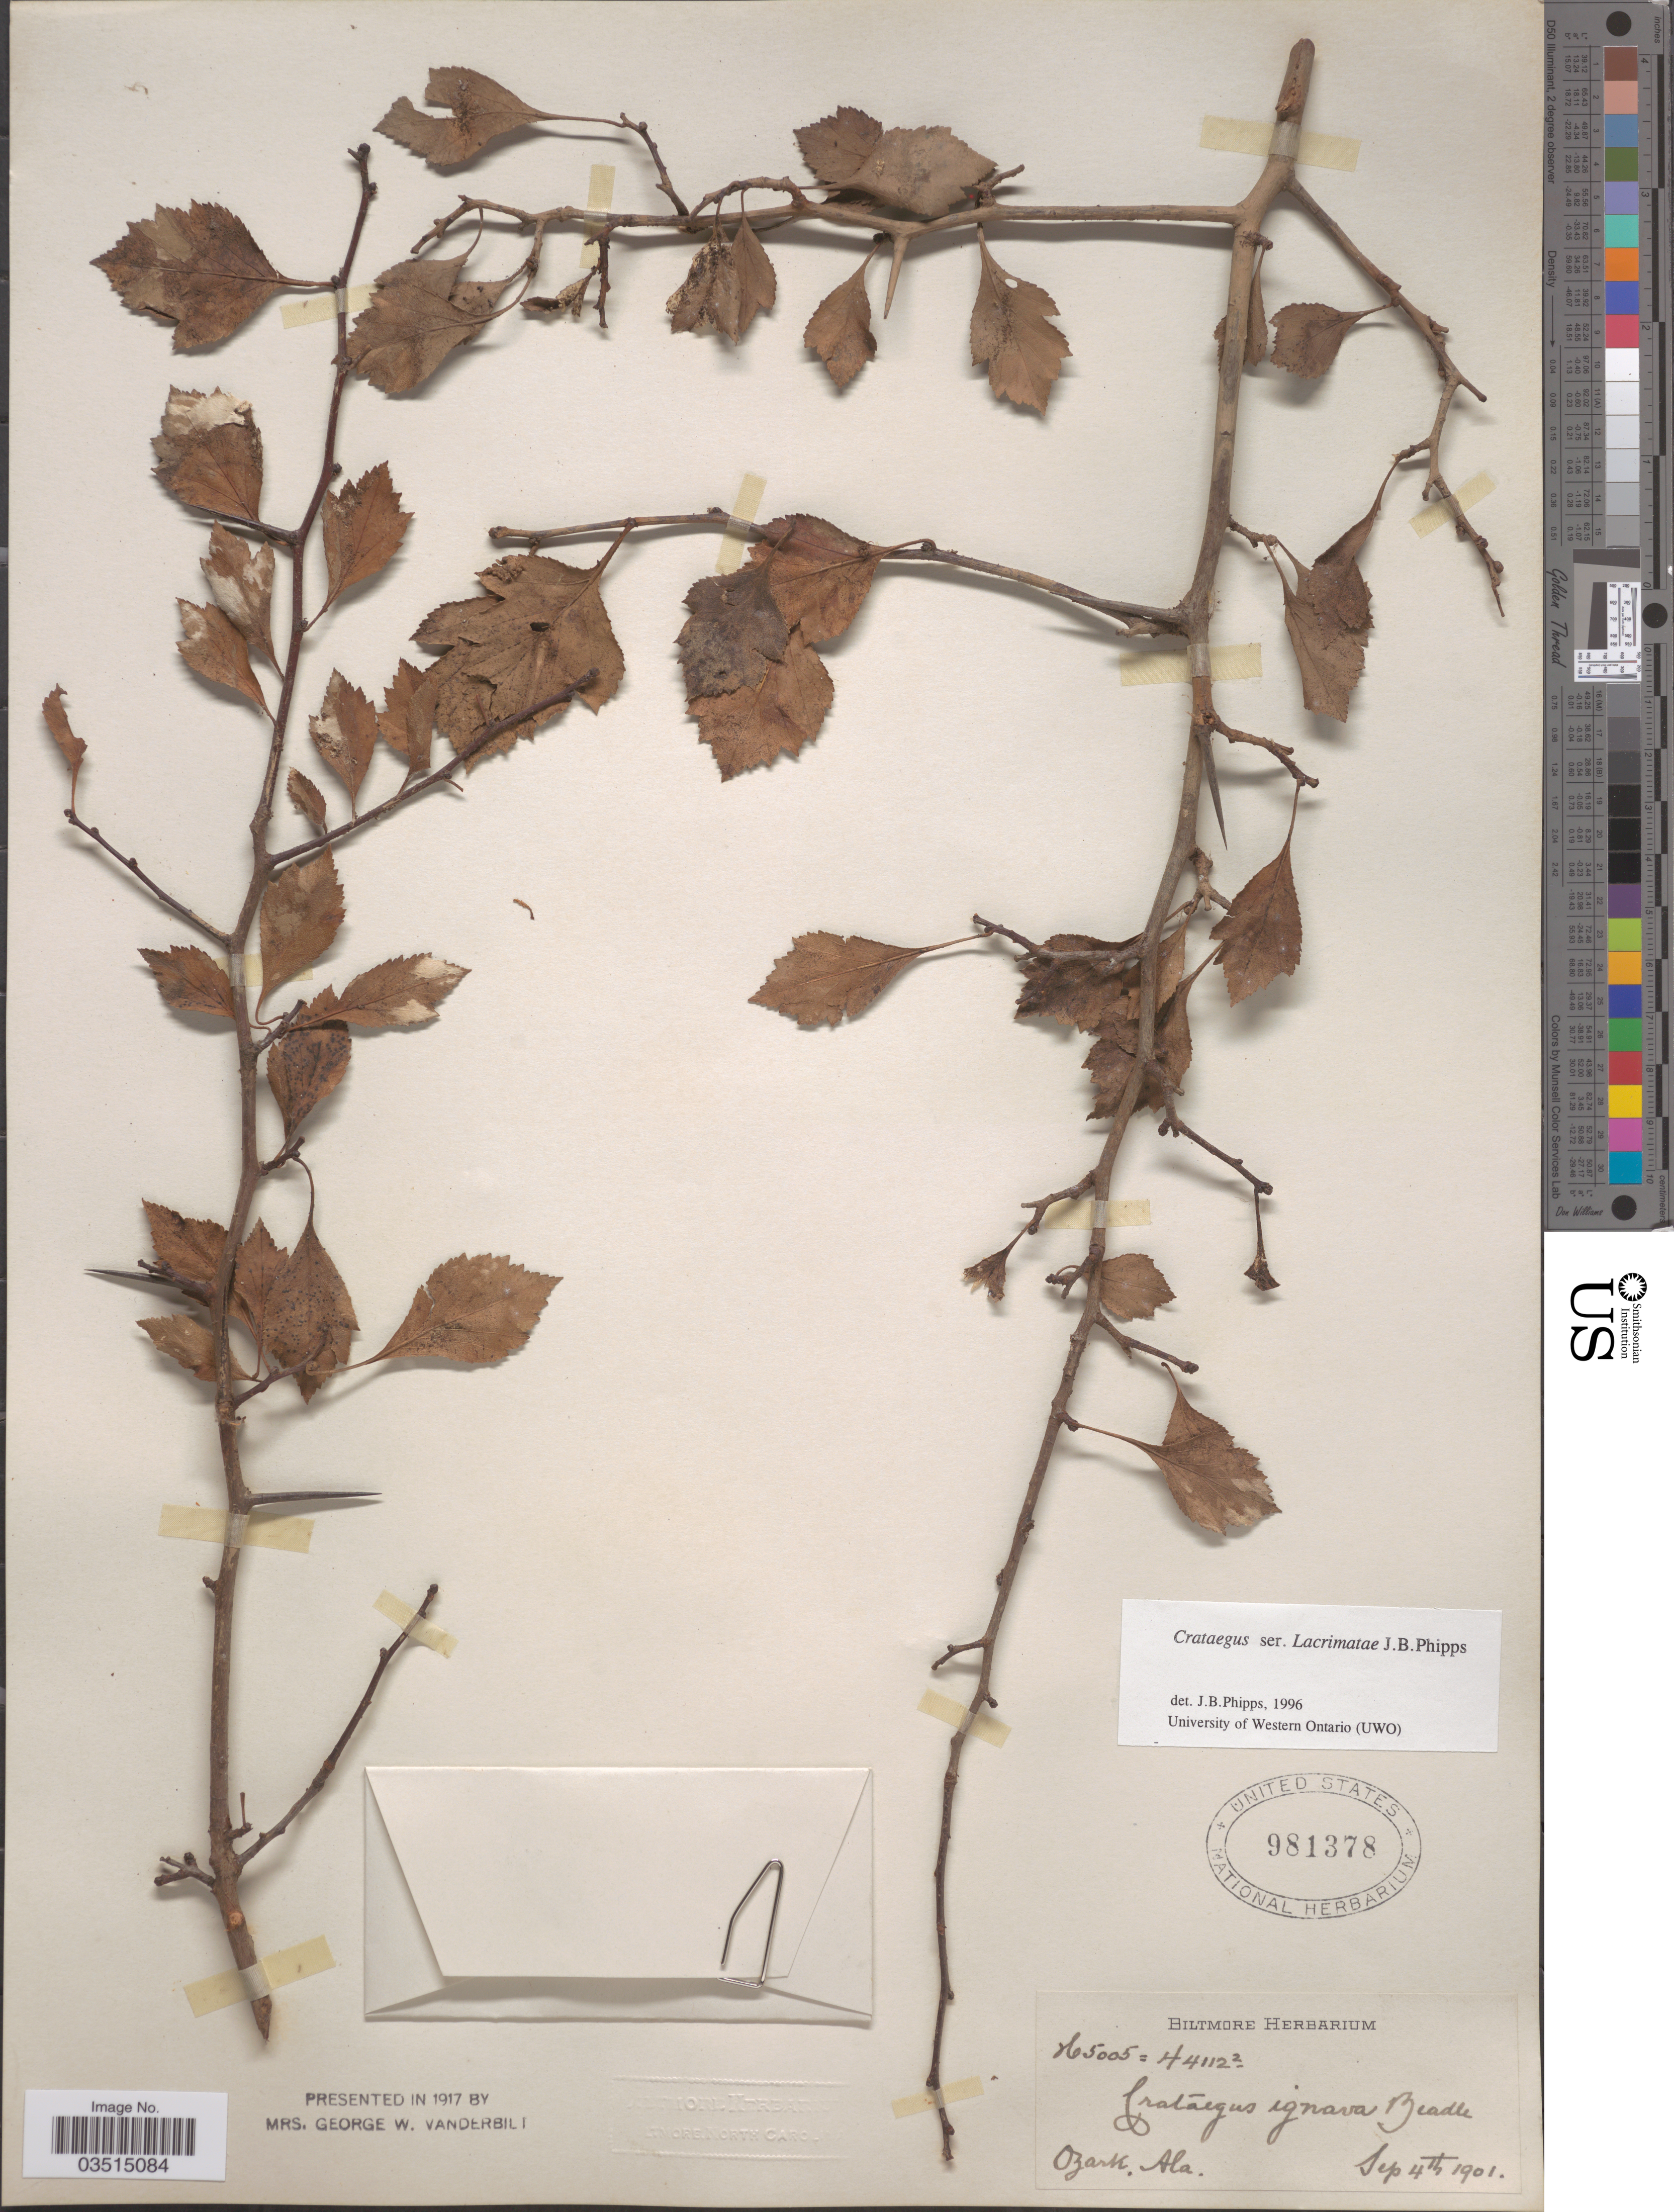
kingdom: Plantae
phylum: Tracheophyta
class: Magnoliopsida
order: Rosales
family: Rosaceae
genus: Crataegus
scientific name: Crataegus ignava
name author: Beadle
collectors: ex herb. Biltmore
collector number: H5005 = H41122*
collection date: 1901-09-04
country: United States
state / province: Alabama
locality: Ozark.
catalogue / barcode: US 981378